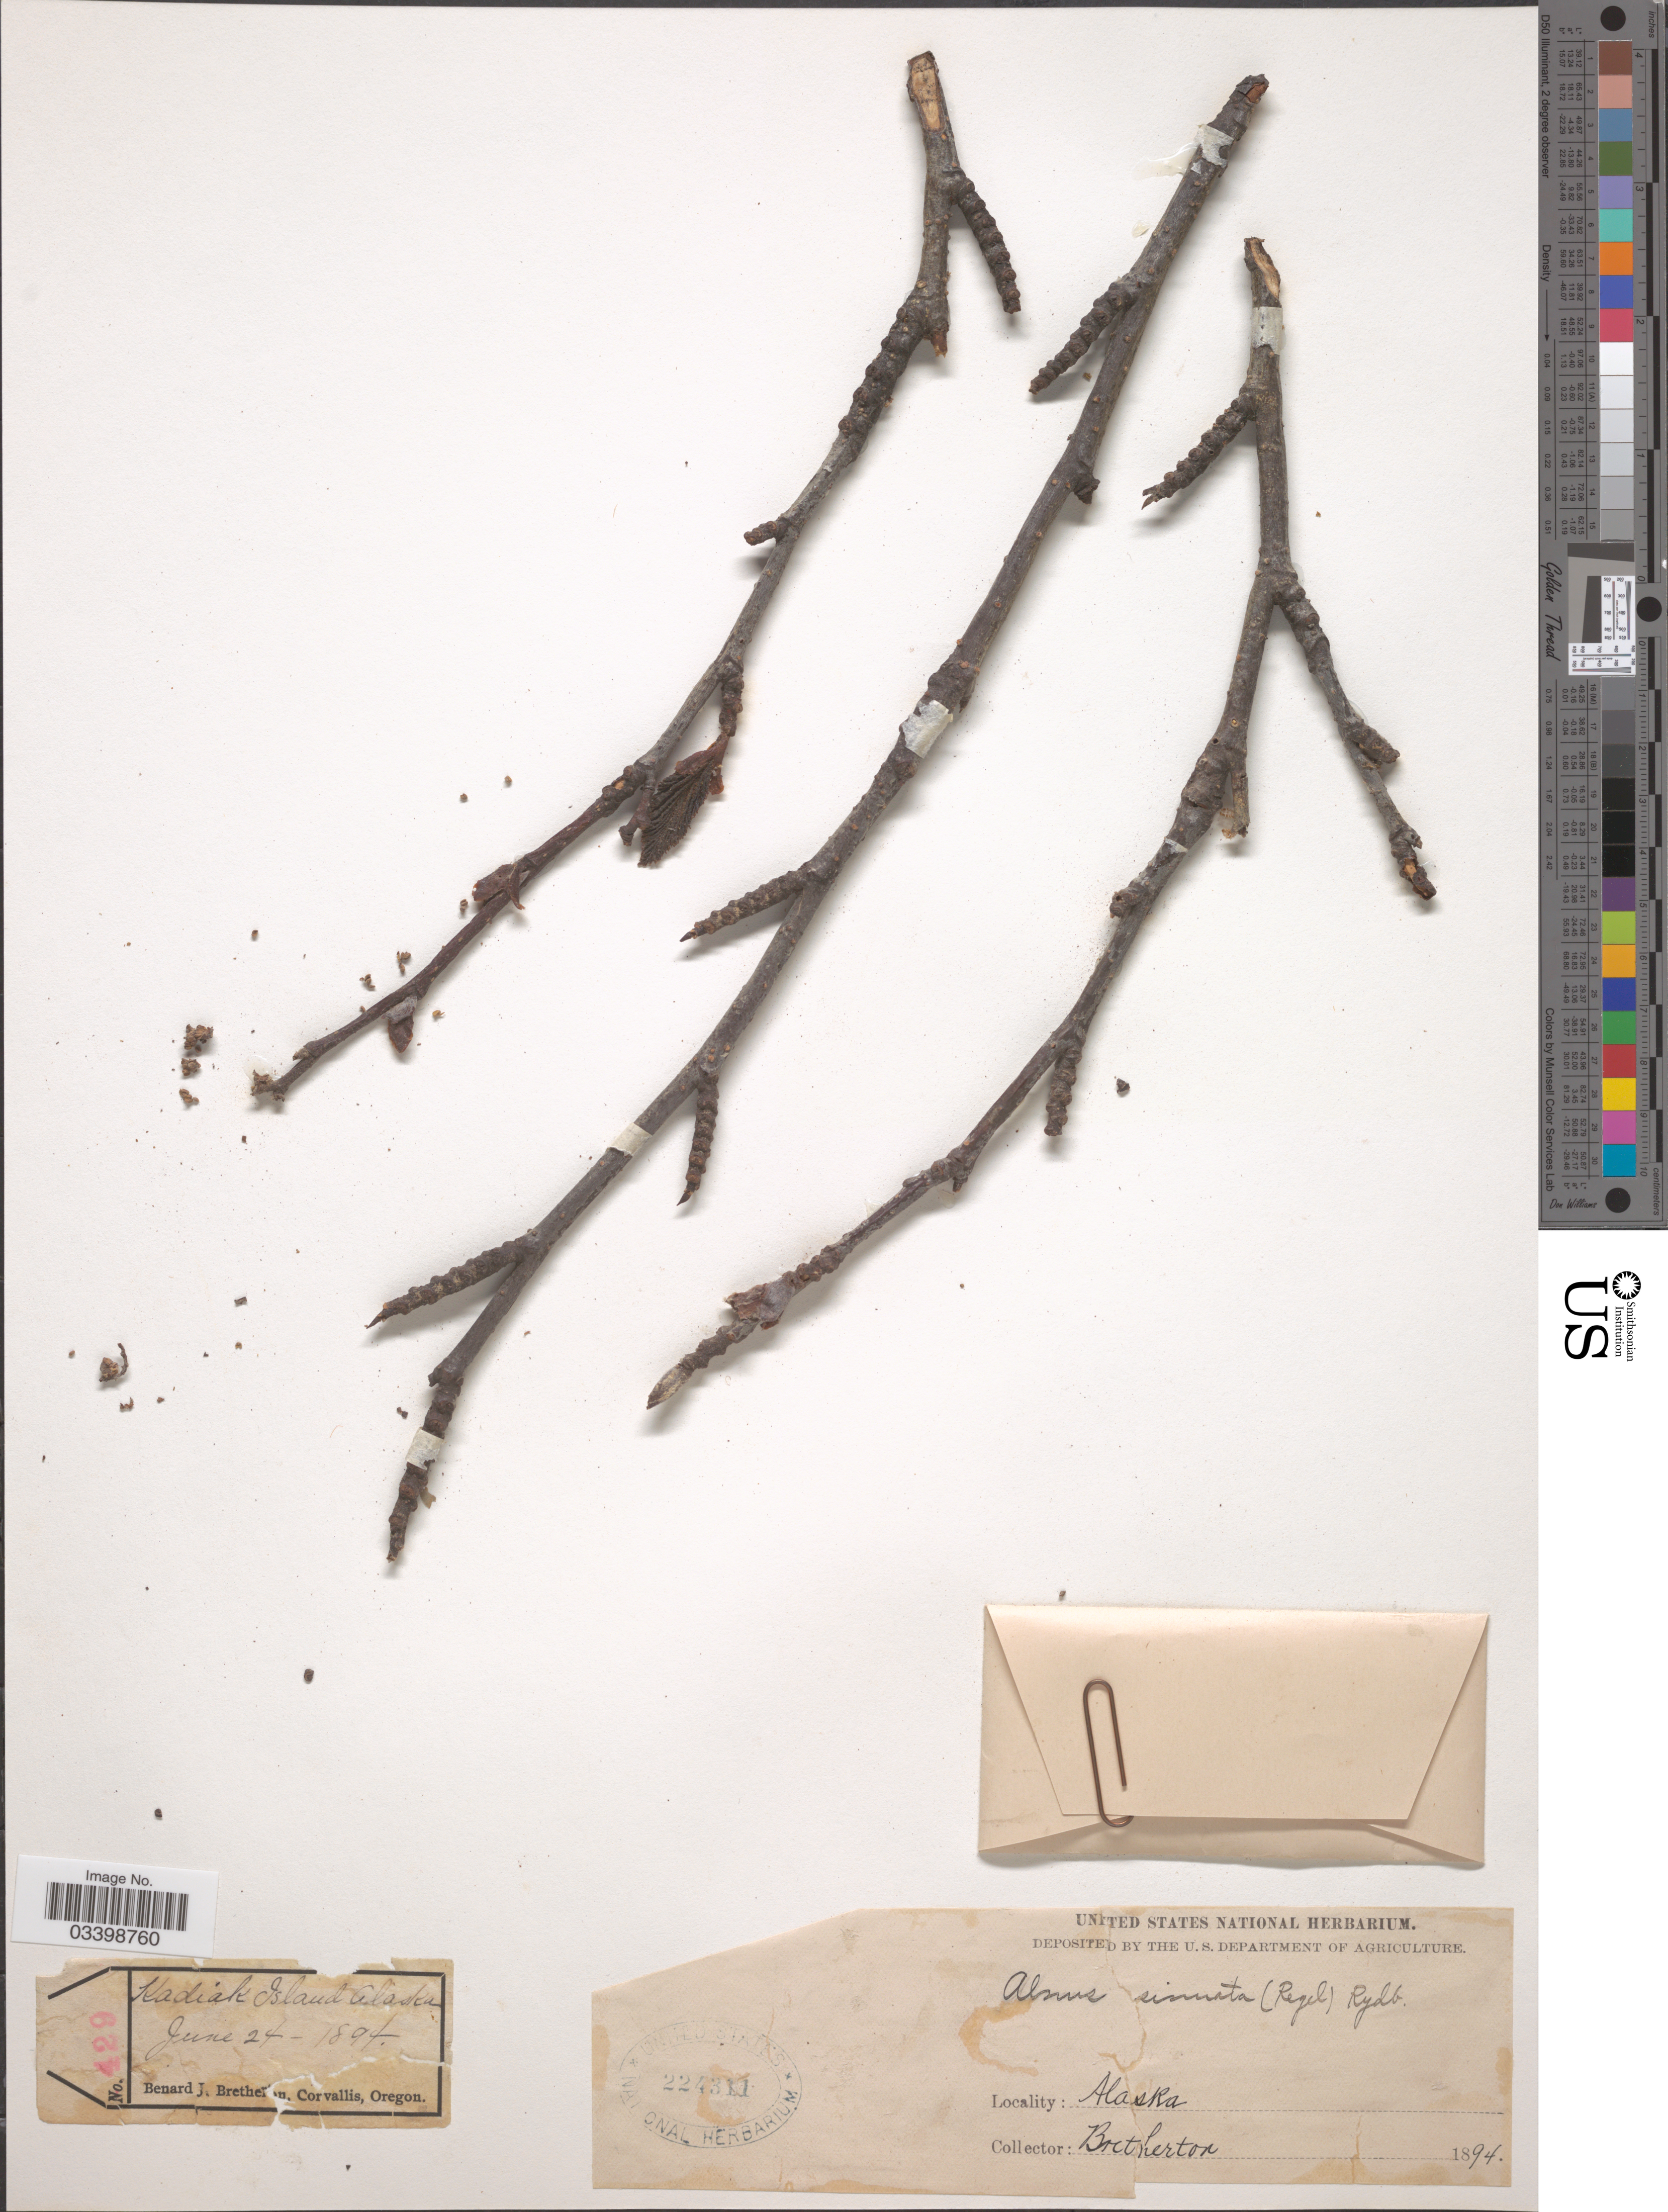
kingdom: Plantae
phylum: Tracheophyta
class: Magnoliopsida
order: Fagales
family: Betulaceae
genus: Alnus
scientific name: Alnus viridis subsp. sinuata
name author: Regel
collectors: B. Bretherton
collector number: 429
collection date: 1894-06-24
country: United States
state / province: Alaska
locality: Kadiak Island.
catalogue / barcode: US 224311